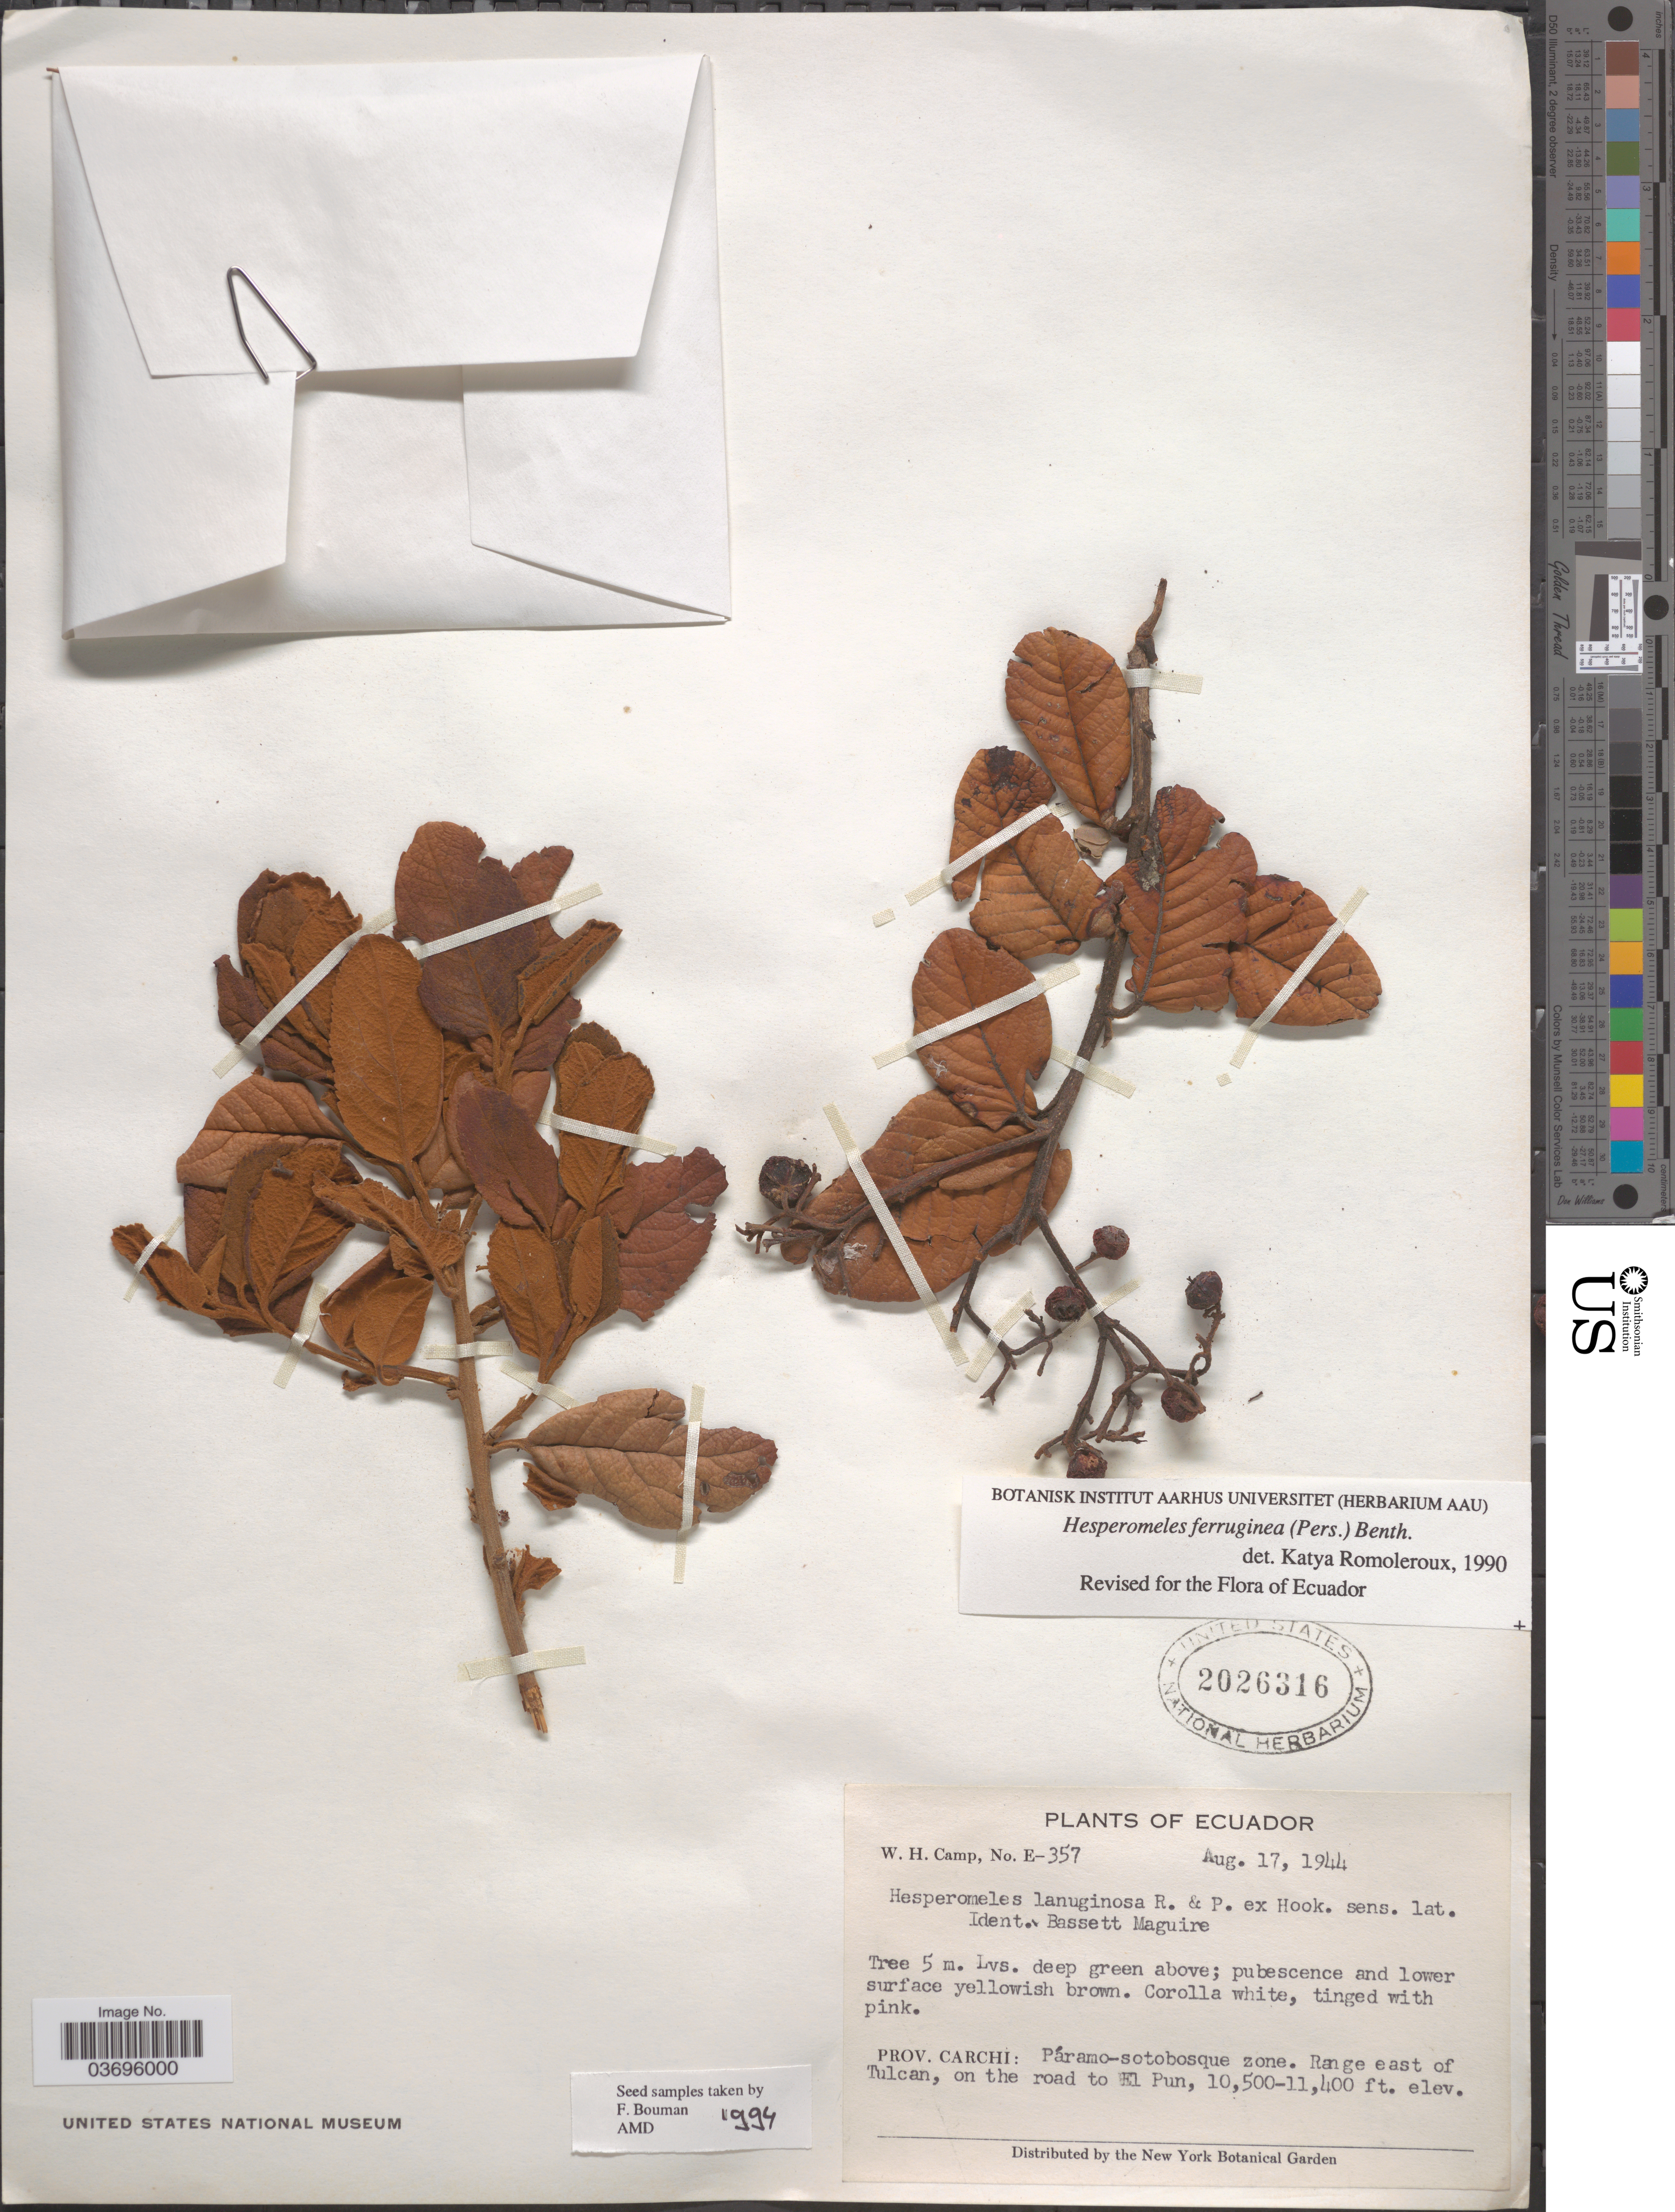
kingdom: Plantae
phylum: Tracheophyta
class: Magnoliopsida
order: Rosales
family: Rosaceae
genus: Hesperomeles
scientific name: Hesperomeles ferruginea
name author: (Juss. ex Pers.) Benth.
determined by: Romoleroux, K.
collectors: W. H. Camp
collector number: E-357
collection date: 1944-08-17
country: Ecuador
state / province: Carchi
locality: Range east of Tulcan, on the road to El Pun.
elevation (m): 3200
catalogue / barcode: US 2026316